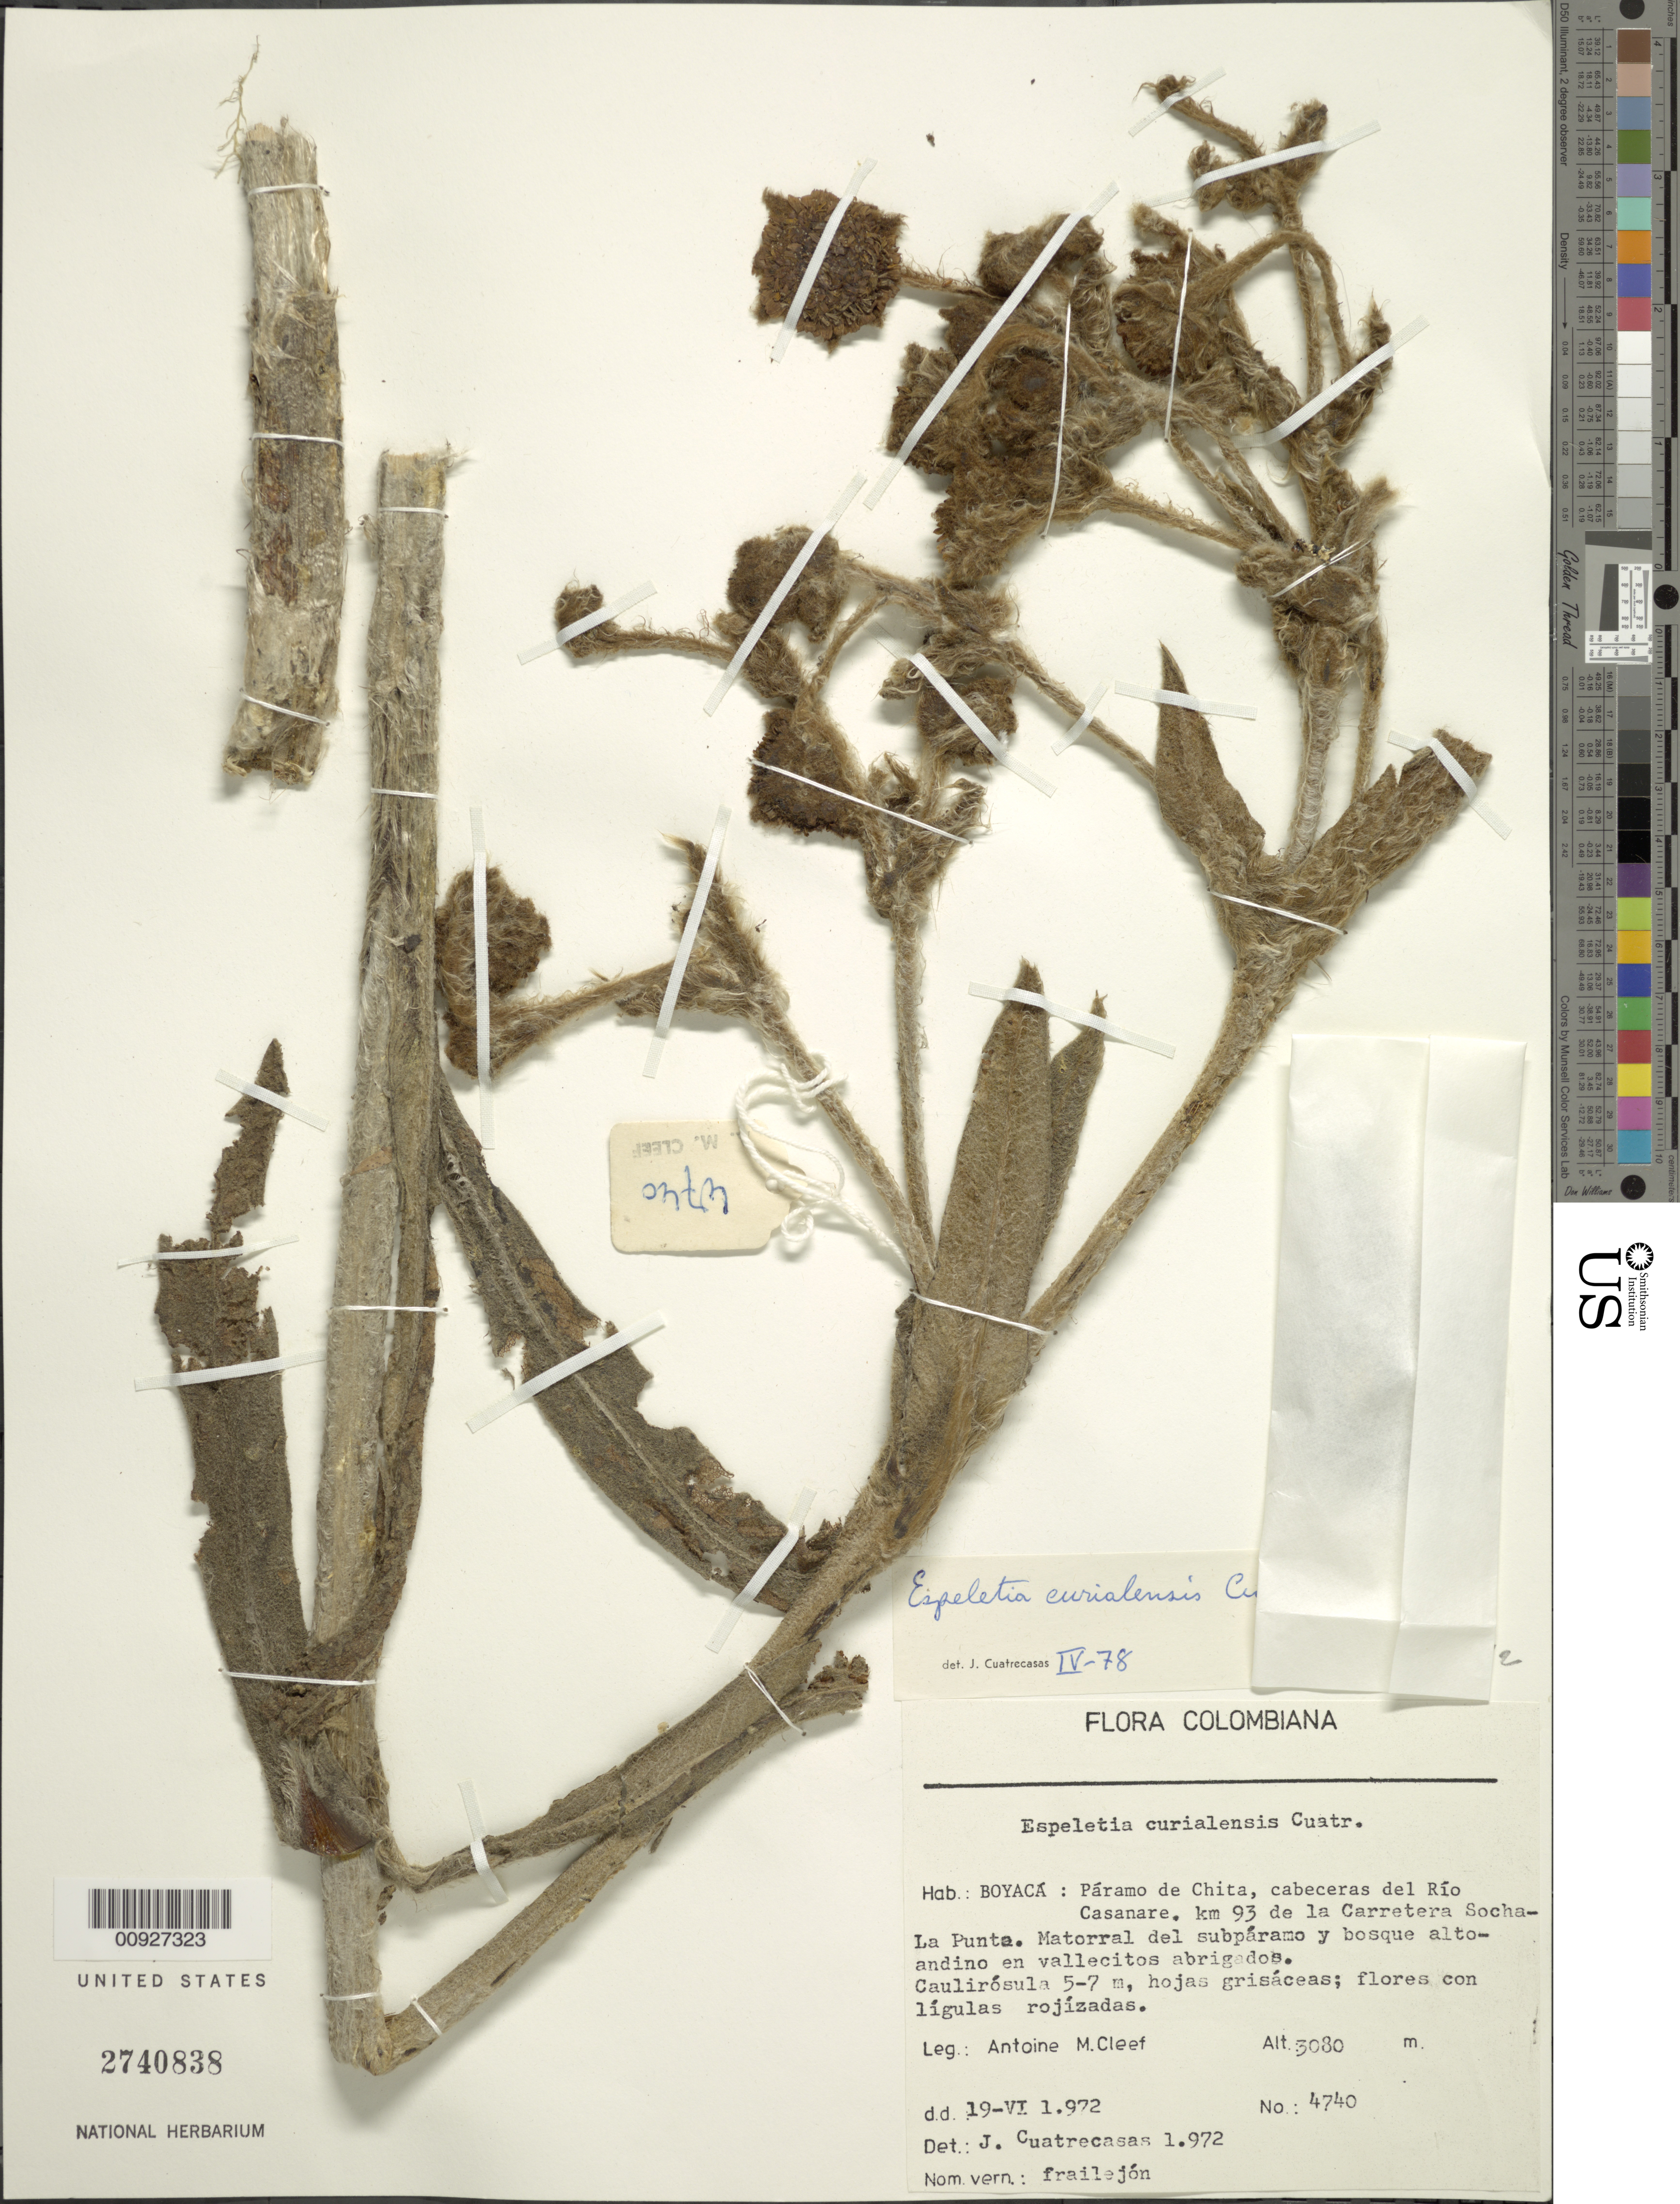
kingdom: Plantae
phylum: Tracheophyta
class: Magnoliopsida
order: Asterales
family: Asteraceae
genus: Espeletia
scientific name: Espeletia curialensis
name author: Cuatrec.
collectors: A. M. Cleef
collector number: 4740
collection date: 1972-04-19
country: Colombia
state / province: Boyacá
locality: P. de Chita . Páramo de Chita, cabeceras del Río Casanare. km 93 de la Carretra Socha-La punta.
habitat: Matorral del subpáramo y bosque alto-andino en vallecitos abrigados.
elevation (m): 3080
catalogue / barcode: US 2740838